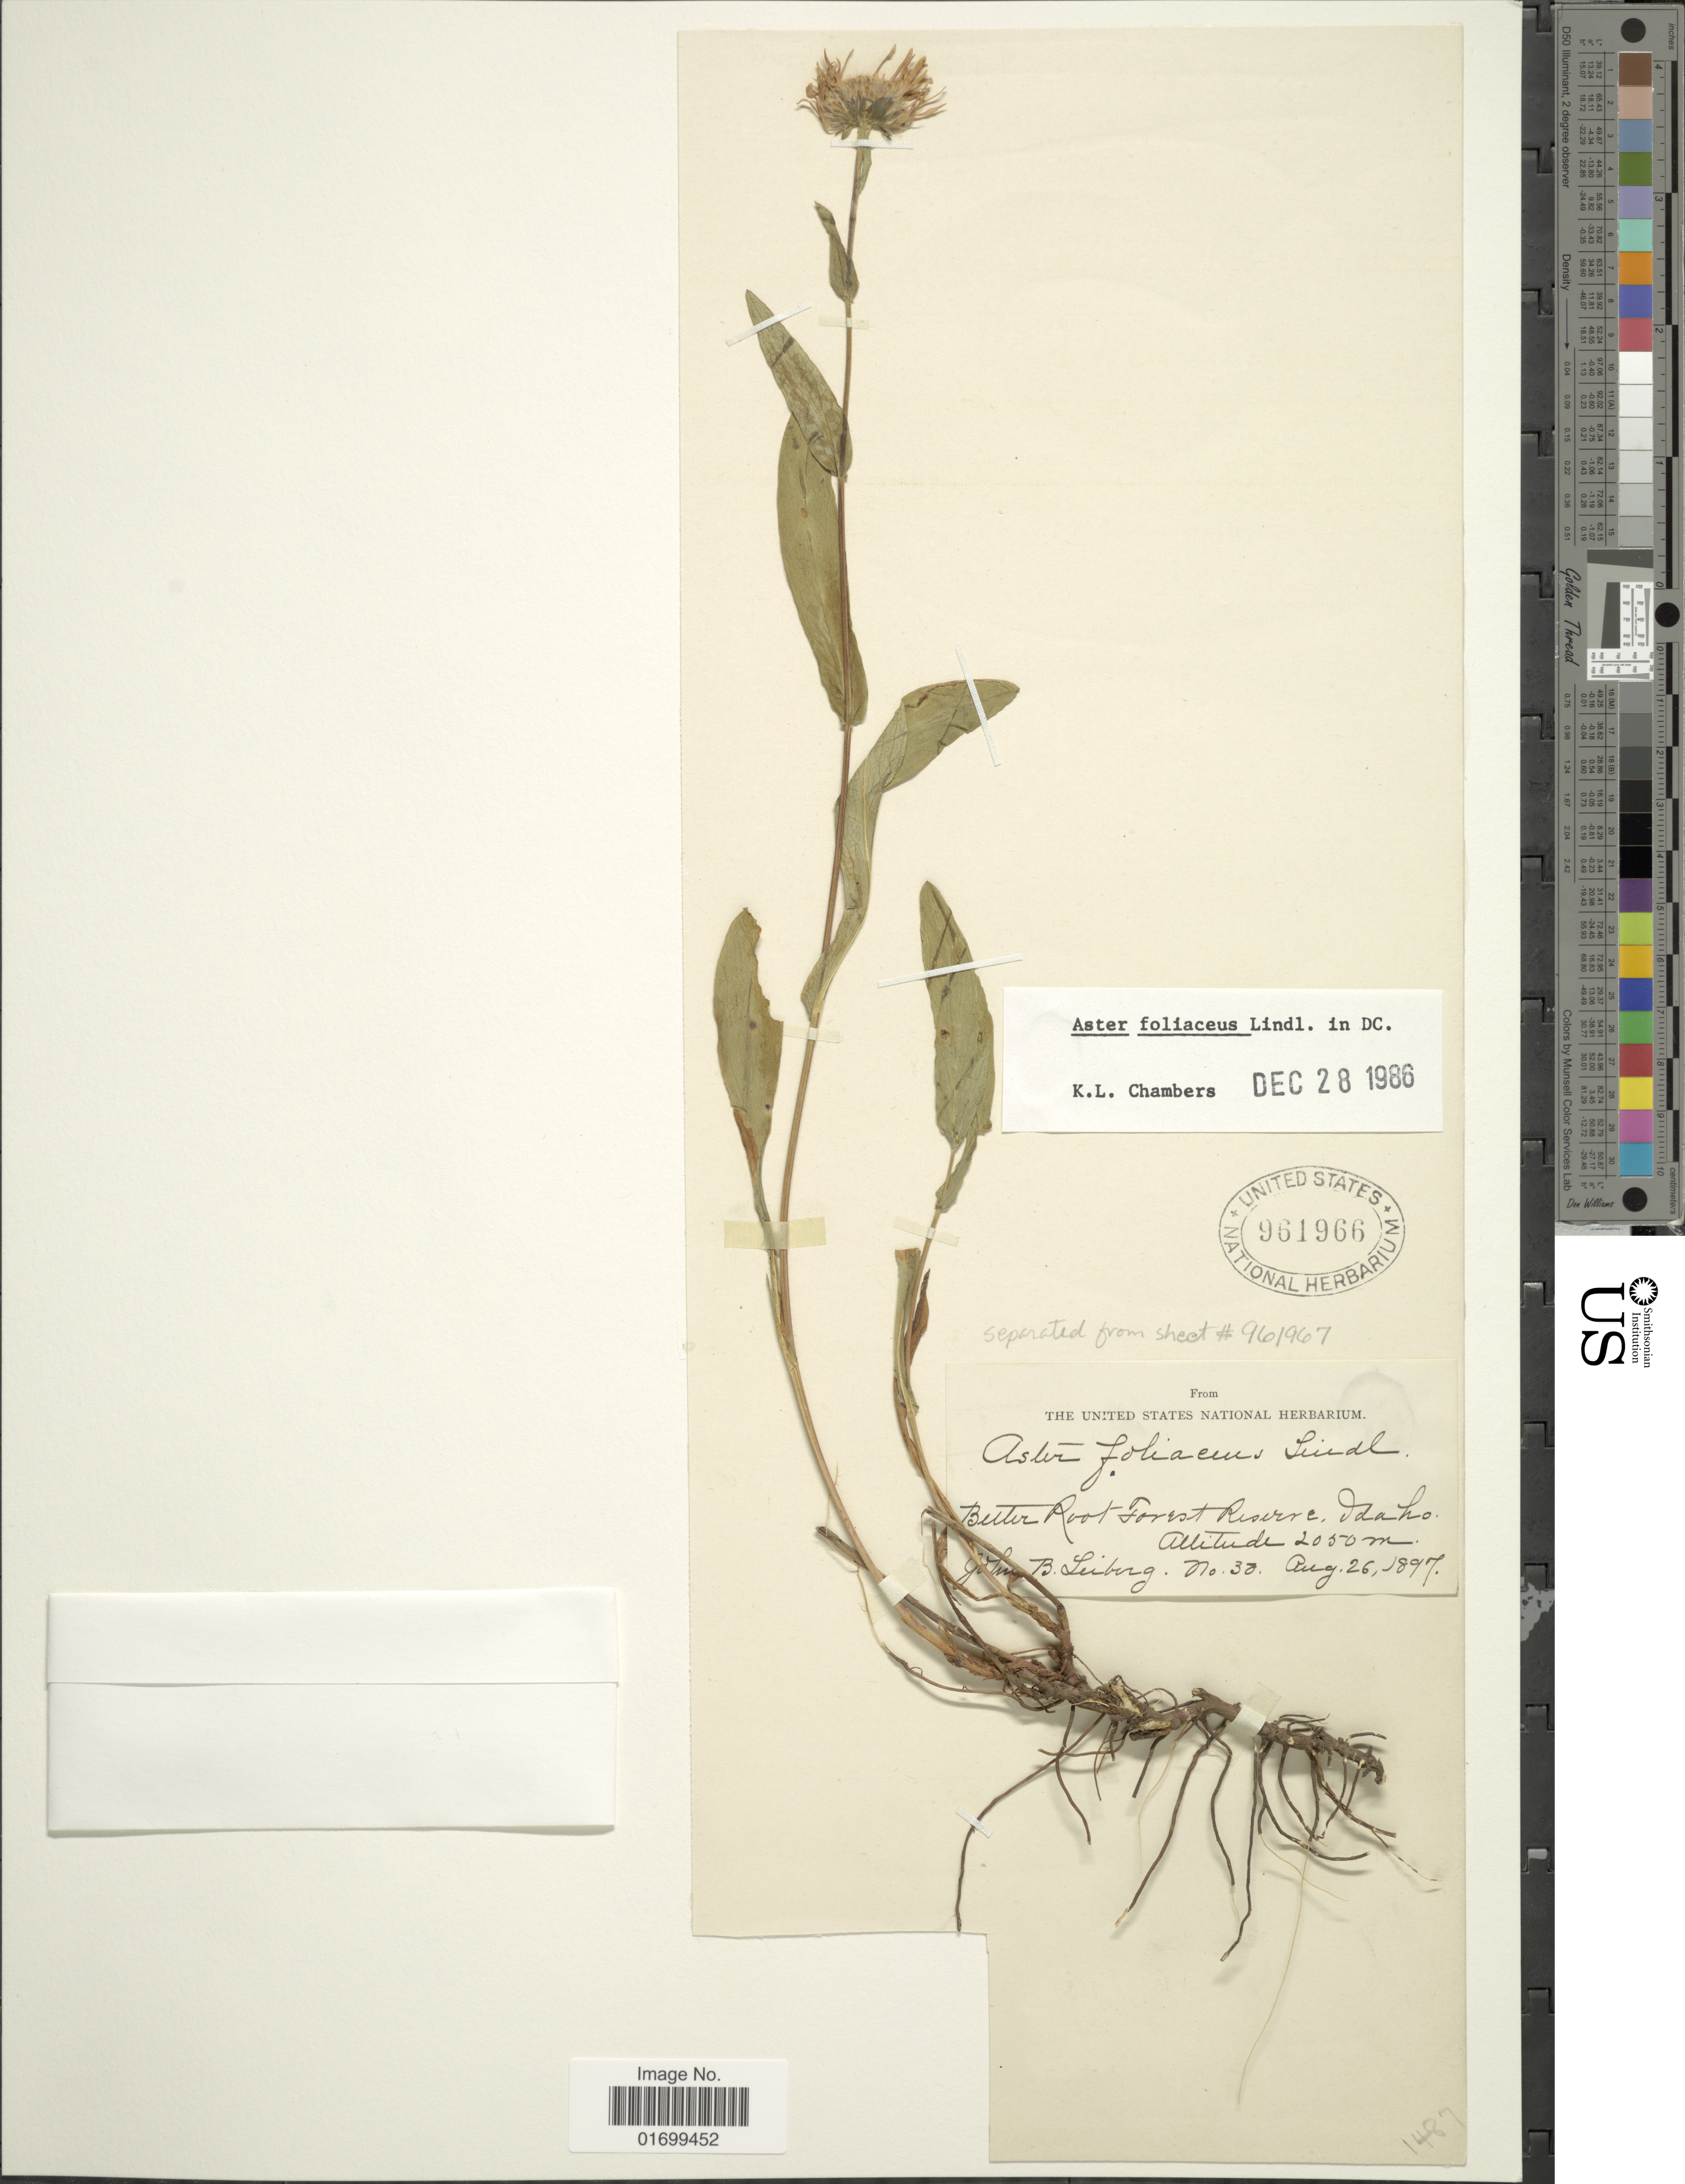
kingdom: Plantae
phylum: Tracheophyta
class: Magnoliopsida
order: Asterales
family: Asteraceae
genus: Symphyotrichum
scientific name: Symphyotrichum foliaceum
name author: (Lindl. ex DC.) G.L. Nesom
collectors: J. B. Leiberg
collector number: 30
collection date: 1897-08-26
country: United States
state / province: Idaho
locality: Belter Root Forest Reserve.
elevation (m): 2050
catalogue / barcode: US 961966